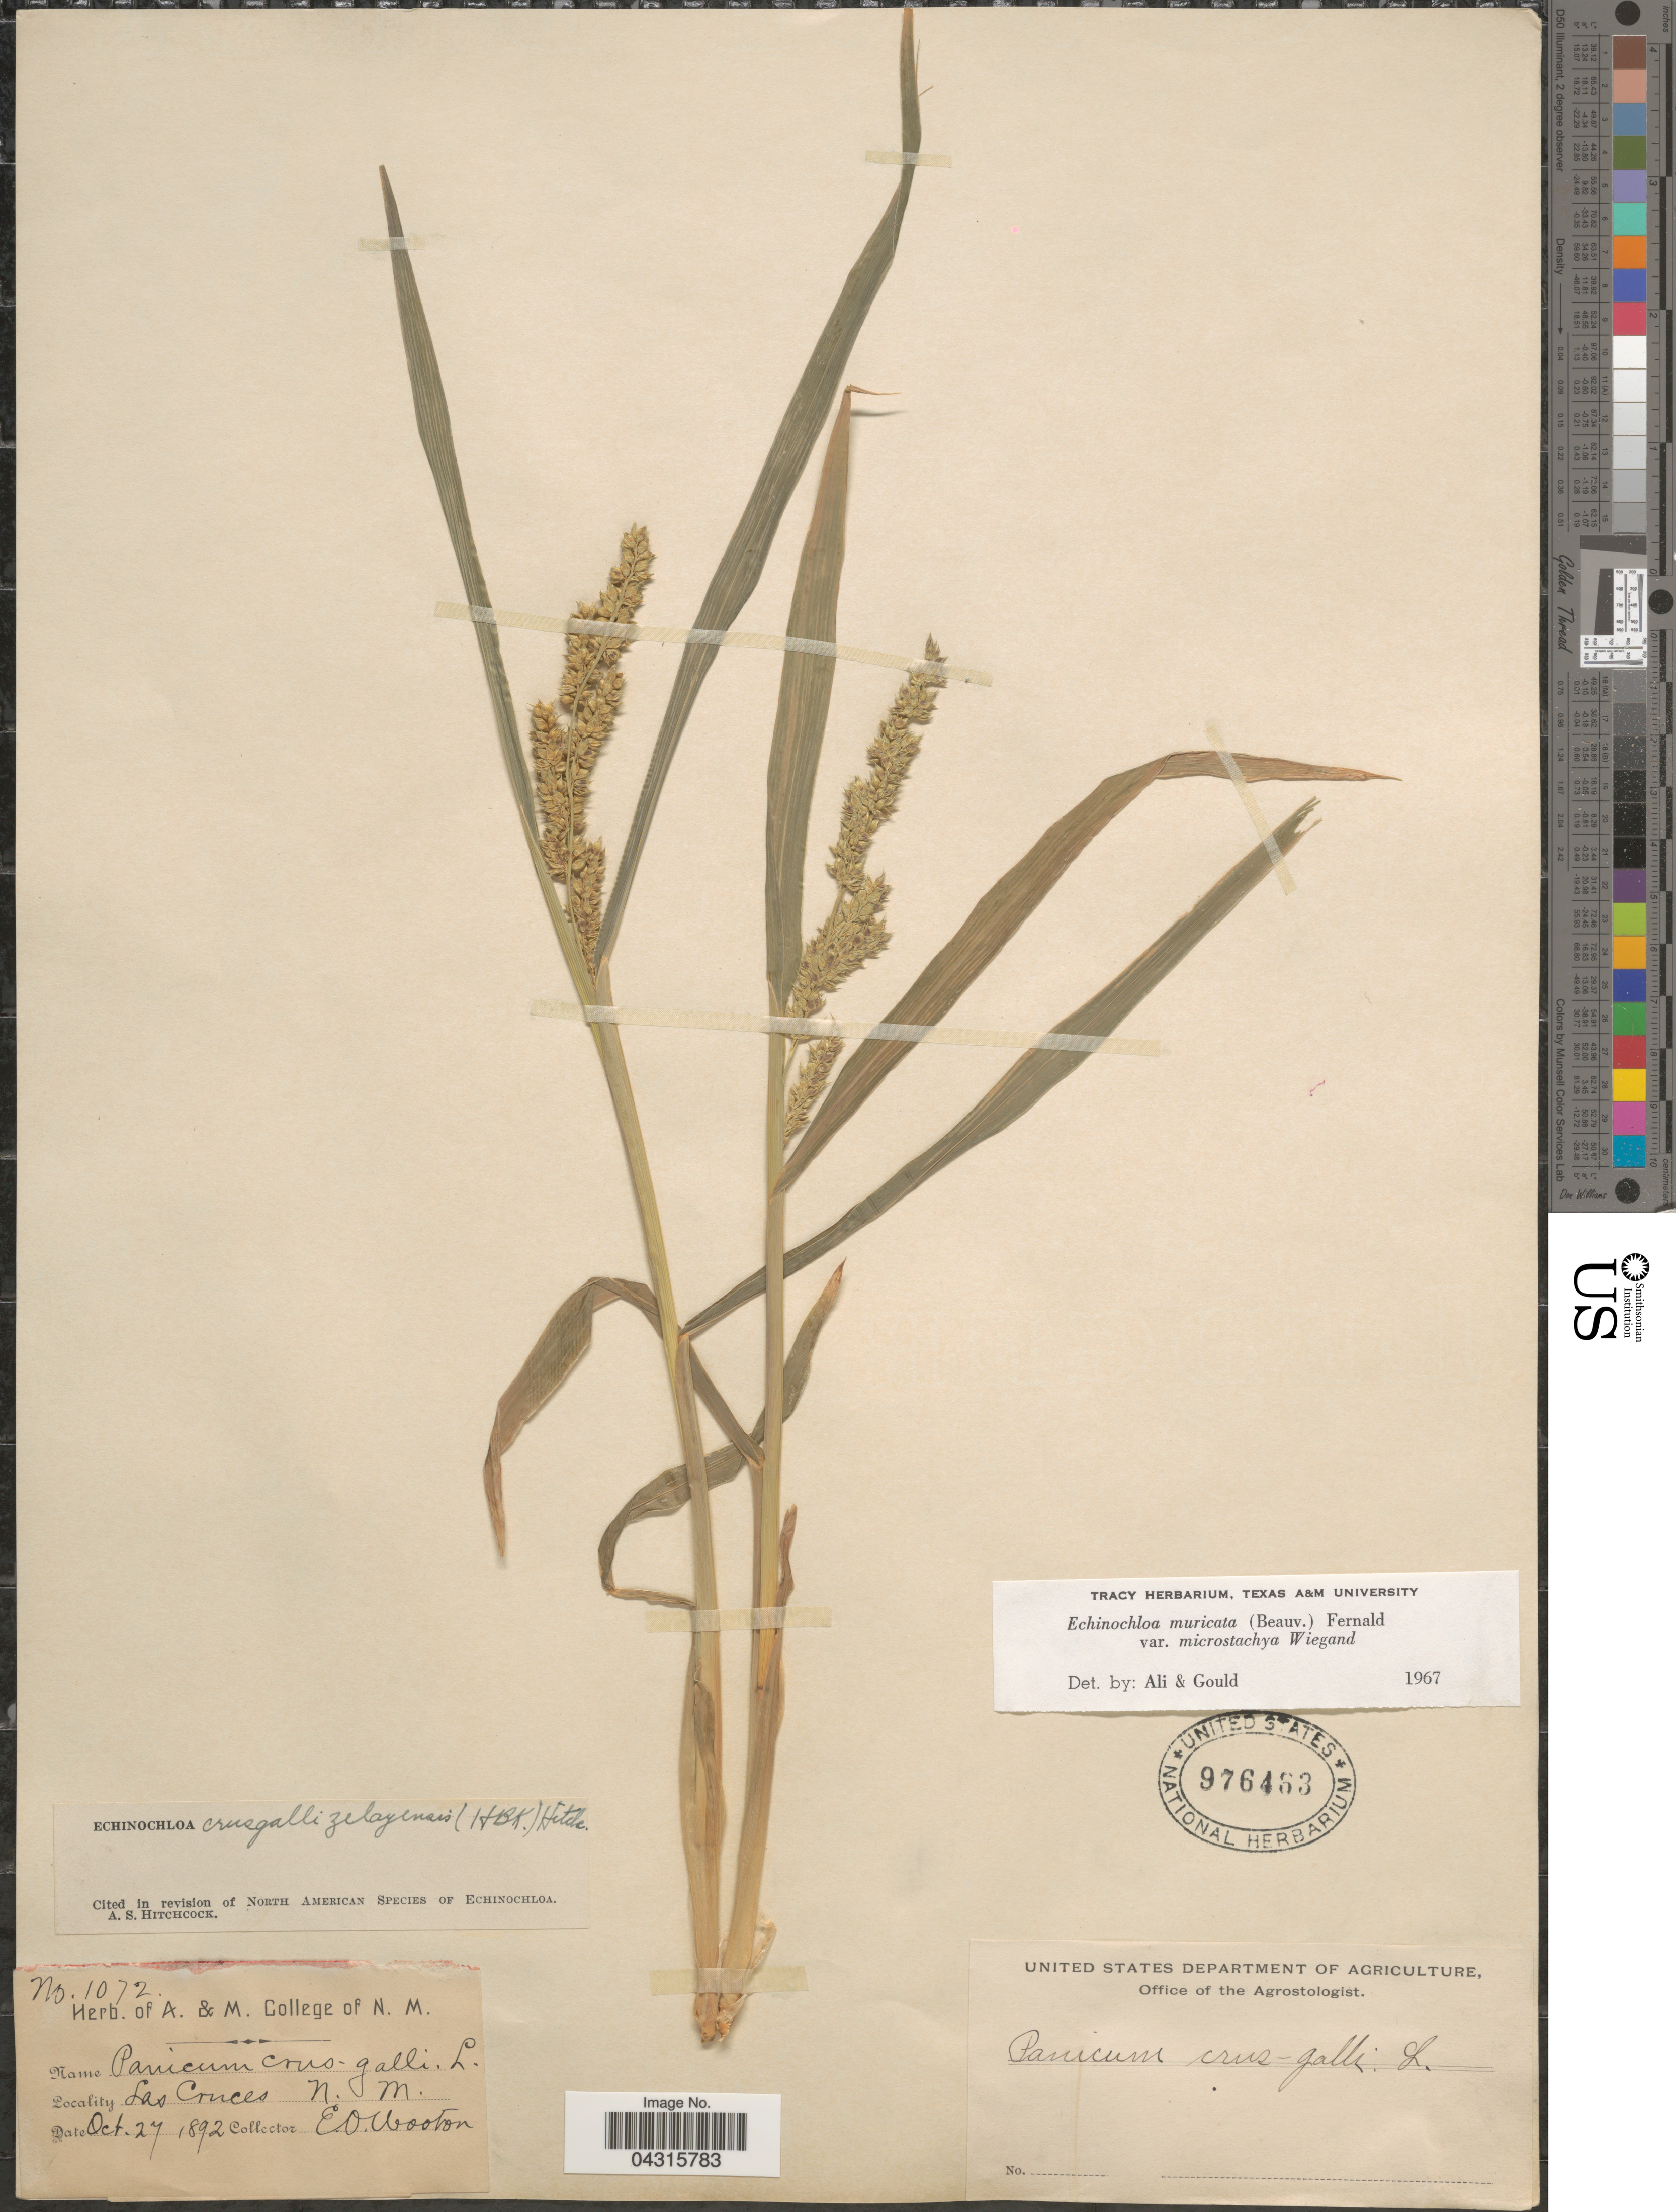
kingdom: Plantae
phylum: Tracheophyta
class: Liliopsida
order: Poales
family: Poaceae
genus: Echinochloa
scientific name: Echinochloa muricata var. microstachya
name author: Wiegand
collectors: E. O. Wooton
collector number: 1072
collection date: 1892-10-27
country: United States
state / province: New Mexico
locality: Las Cruces.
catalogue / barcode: US 976463